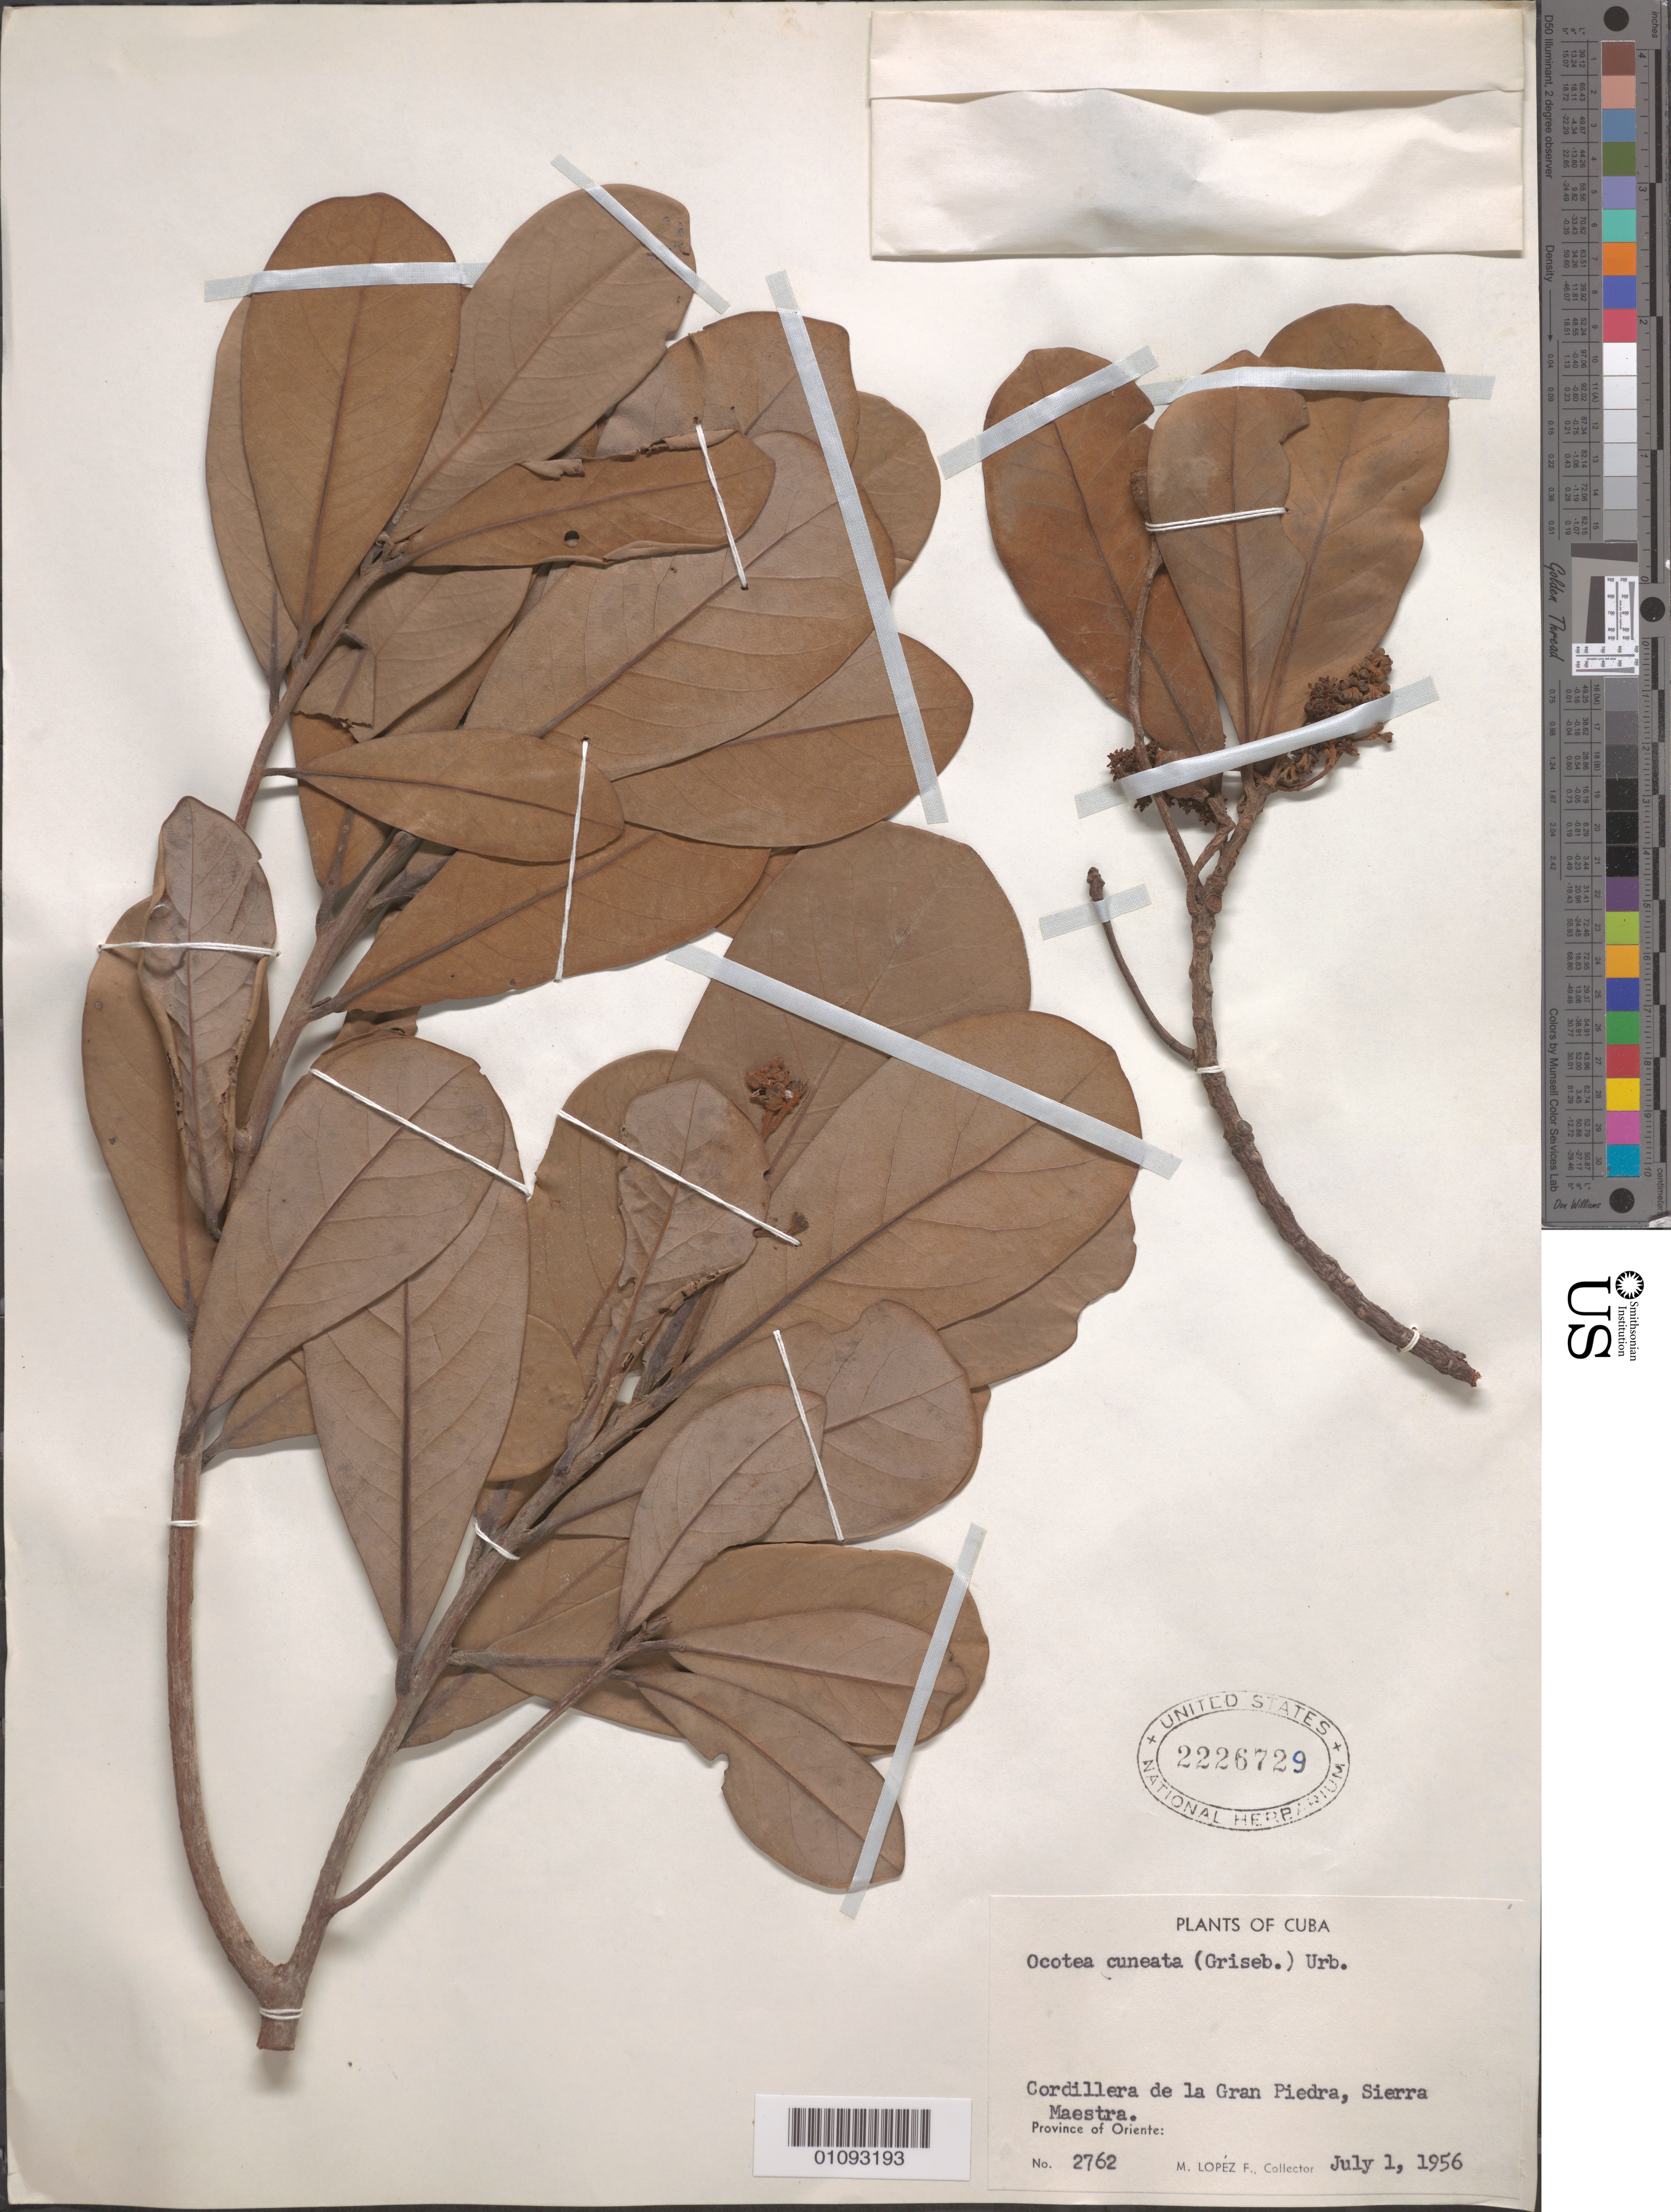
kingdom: Plantae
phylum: Tracheophyta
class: Magnoliopsida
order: Laurales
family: Lauraceae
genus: Ocotea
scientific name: Ocotea cuneata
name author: (Griseb.) M. Gómez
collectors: M. López Figueiras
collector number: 2762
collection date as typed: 01 Jul 1956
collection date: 1956-07-01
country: Cuba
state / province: Santiago de Cuba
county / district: Santiago De Cuba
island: Cuba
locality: Cordillera de la Gran Piedra, Sierra Maestra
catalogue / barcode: US 2226729